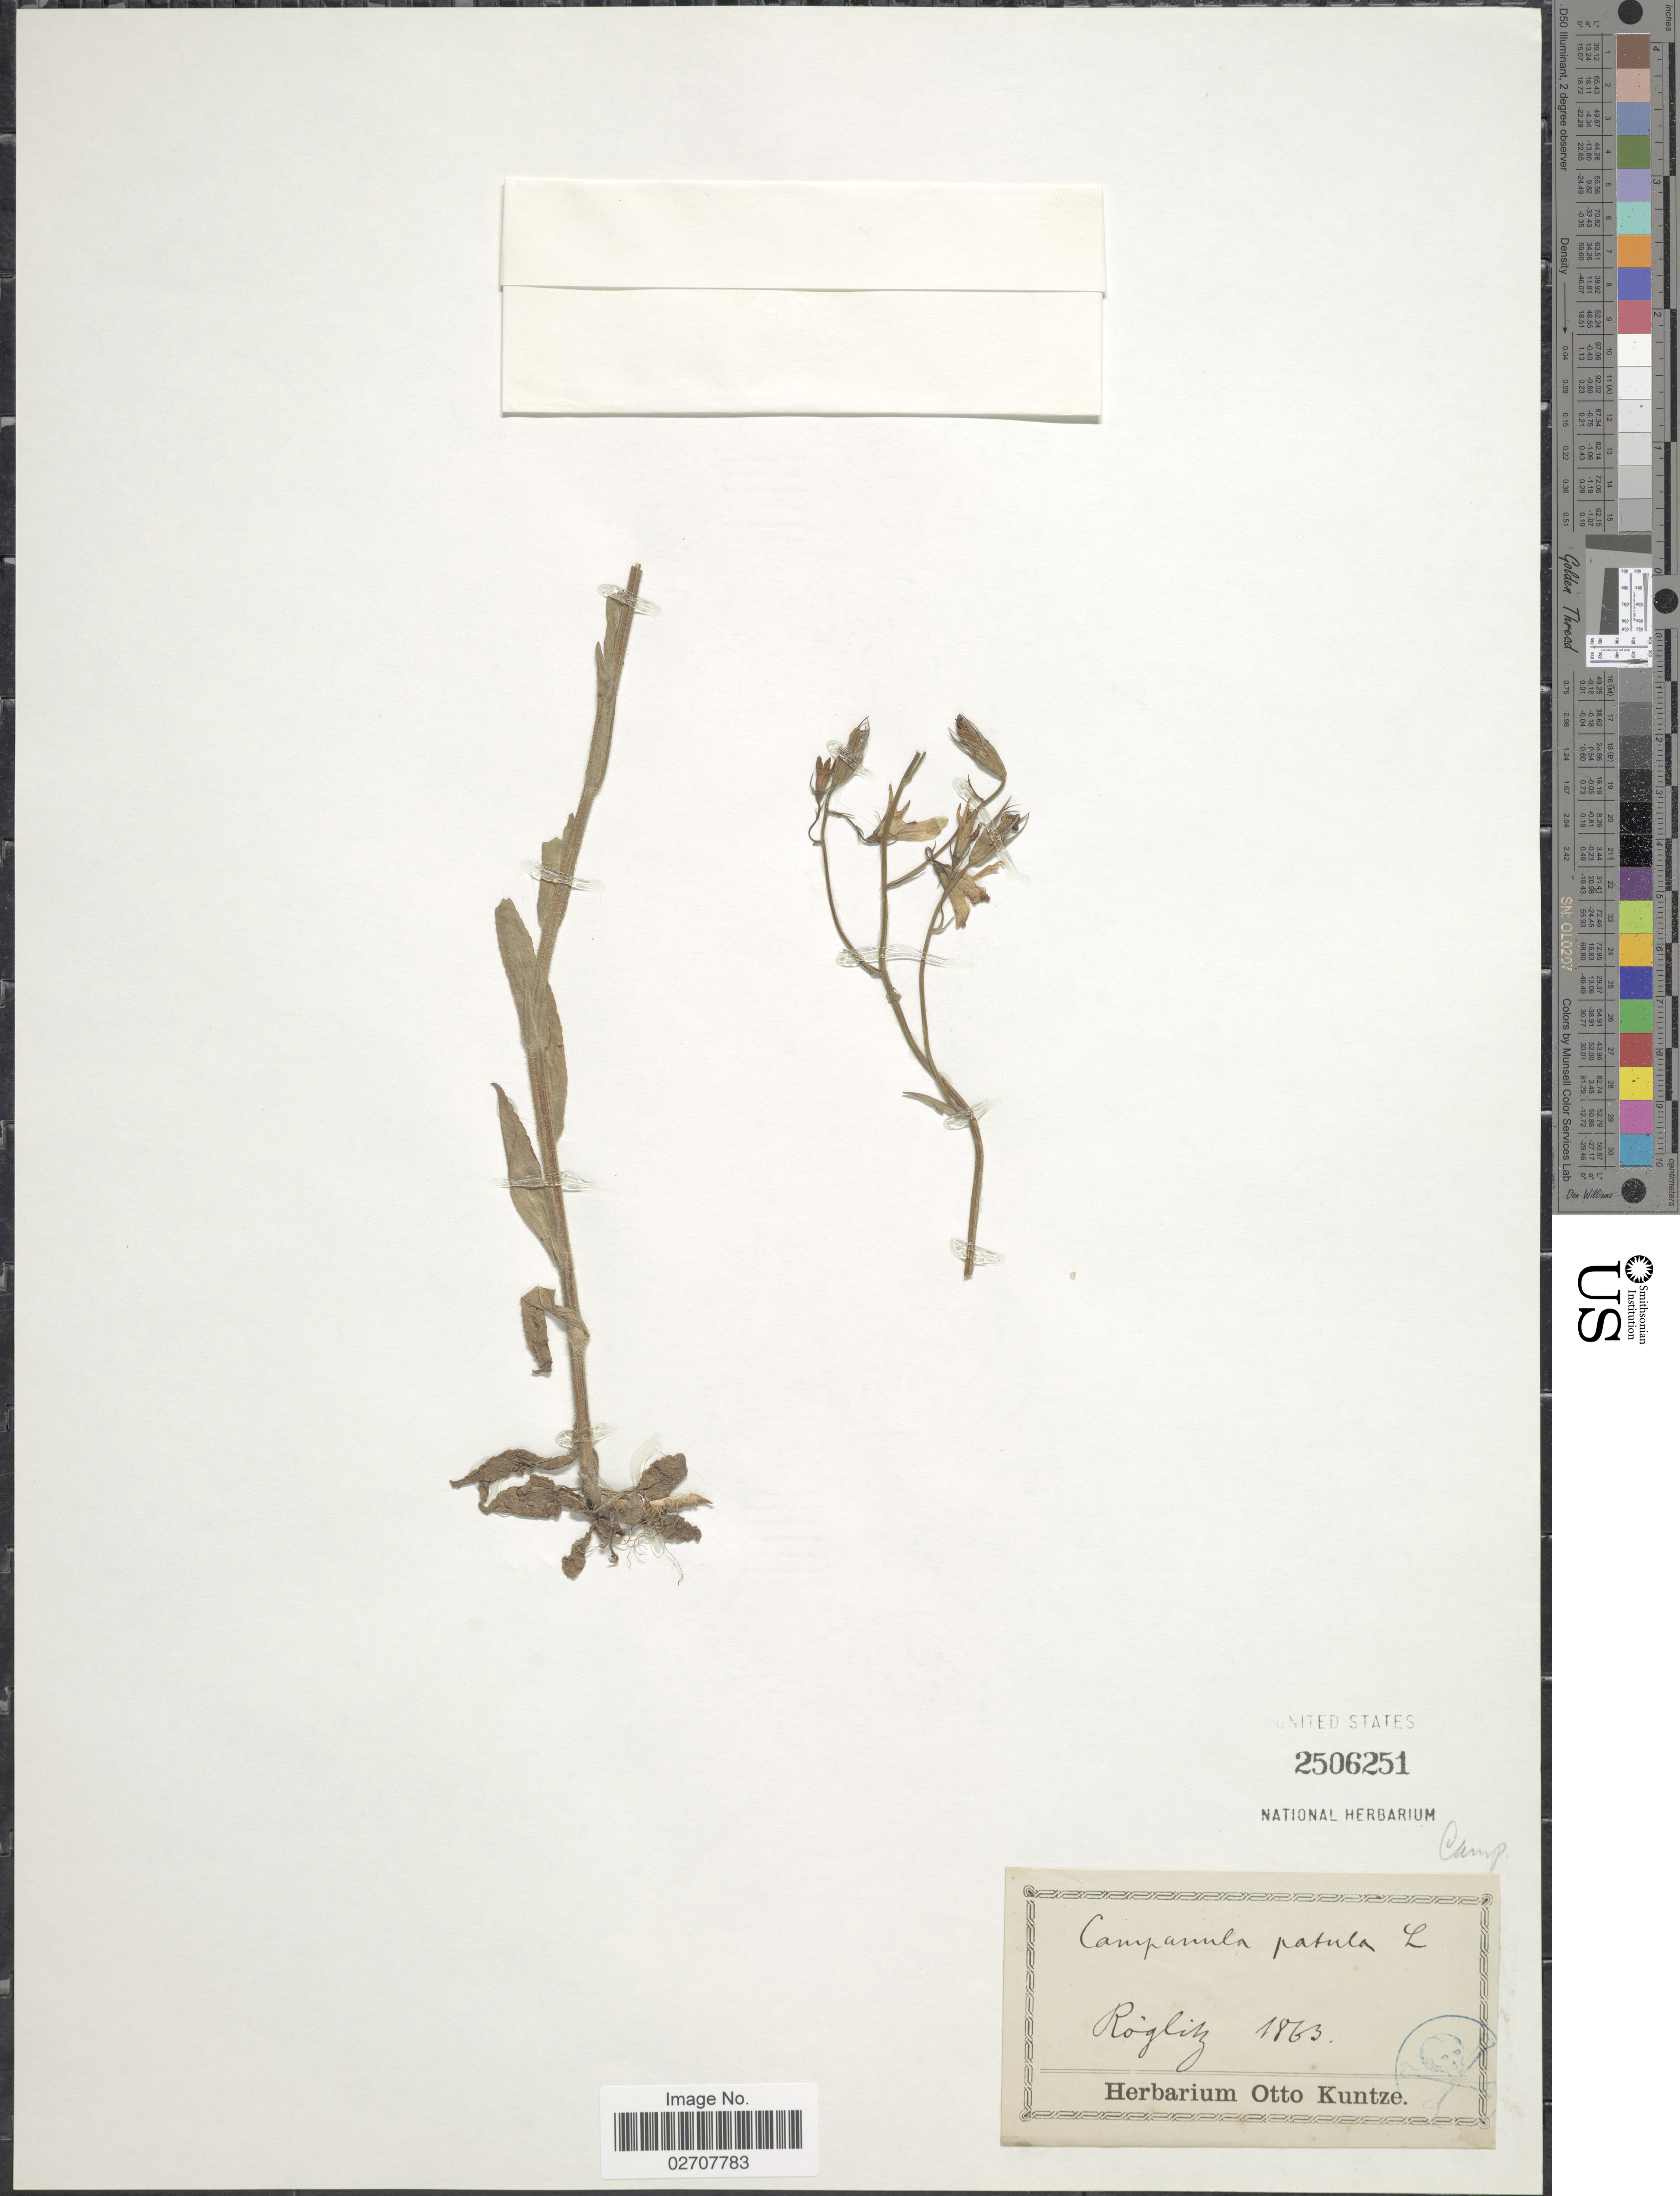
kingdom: Plantae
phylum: Tracheophyta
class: Magnoliopsida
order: Asterales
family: Campanulaceae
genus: Campanula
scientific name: Campanula patula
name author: L.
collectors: ex herb. Otto Kuntze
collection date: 1863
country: Germany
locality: Roglitz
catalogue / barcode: US 2506251